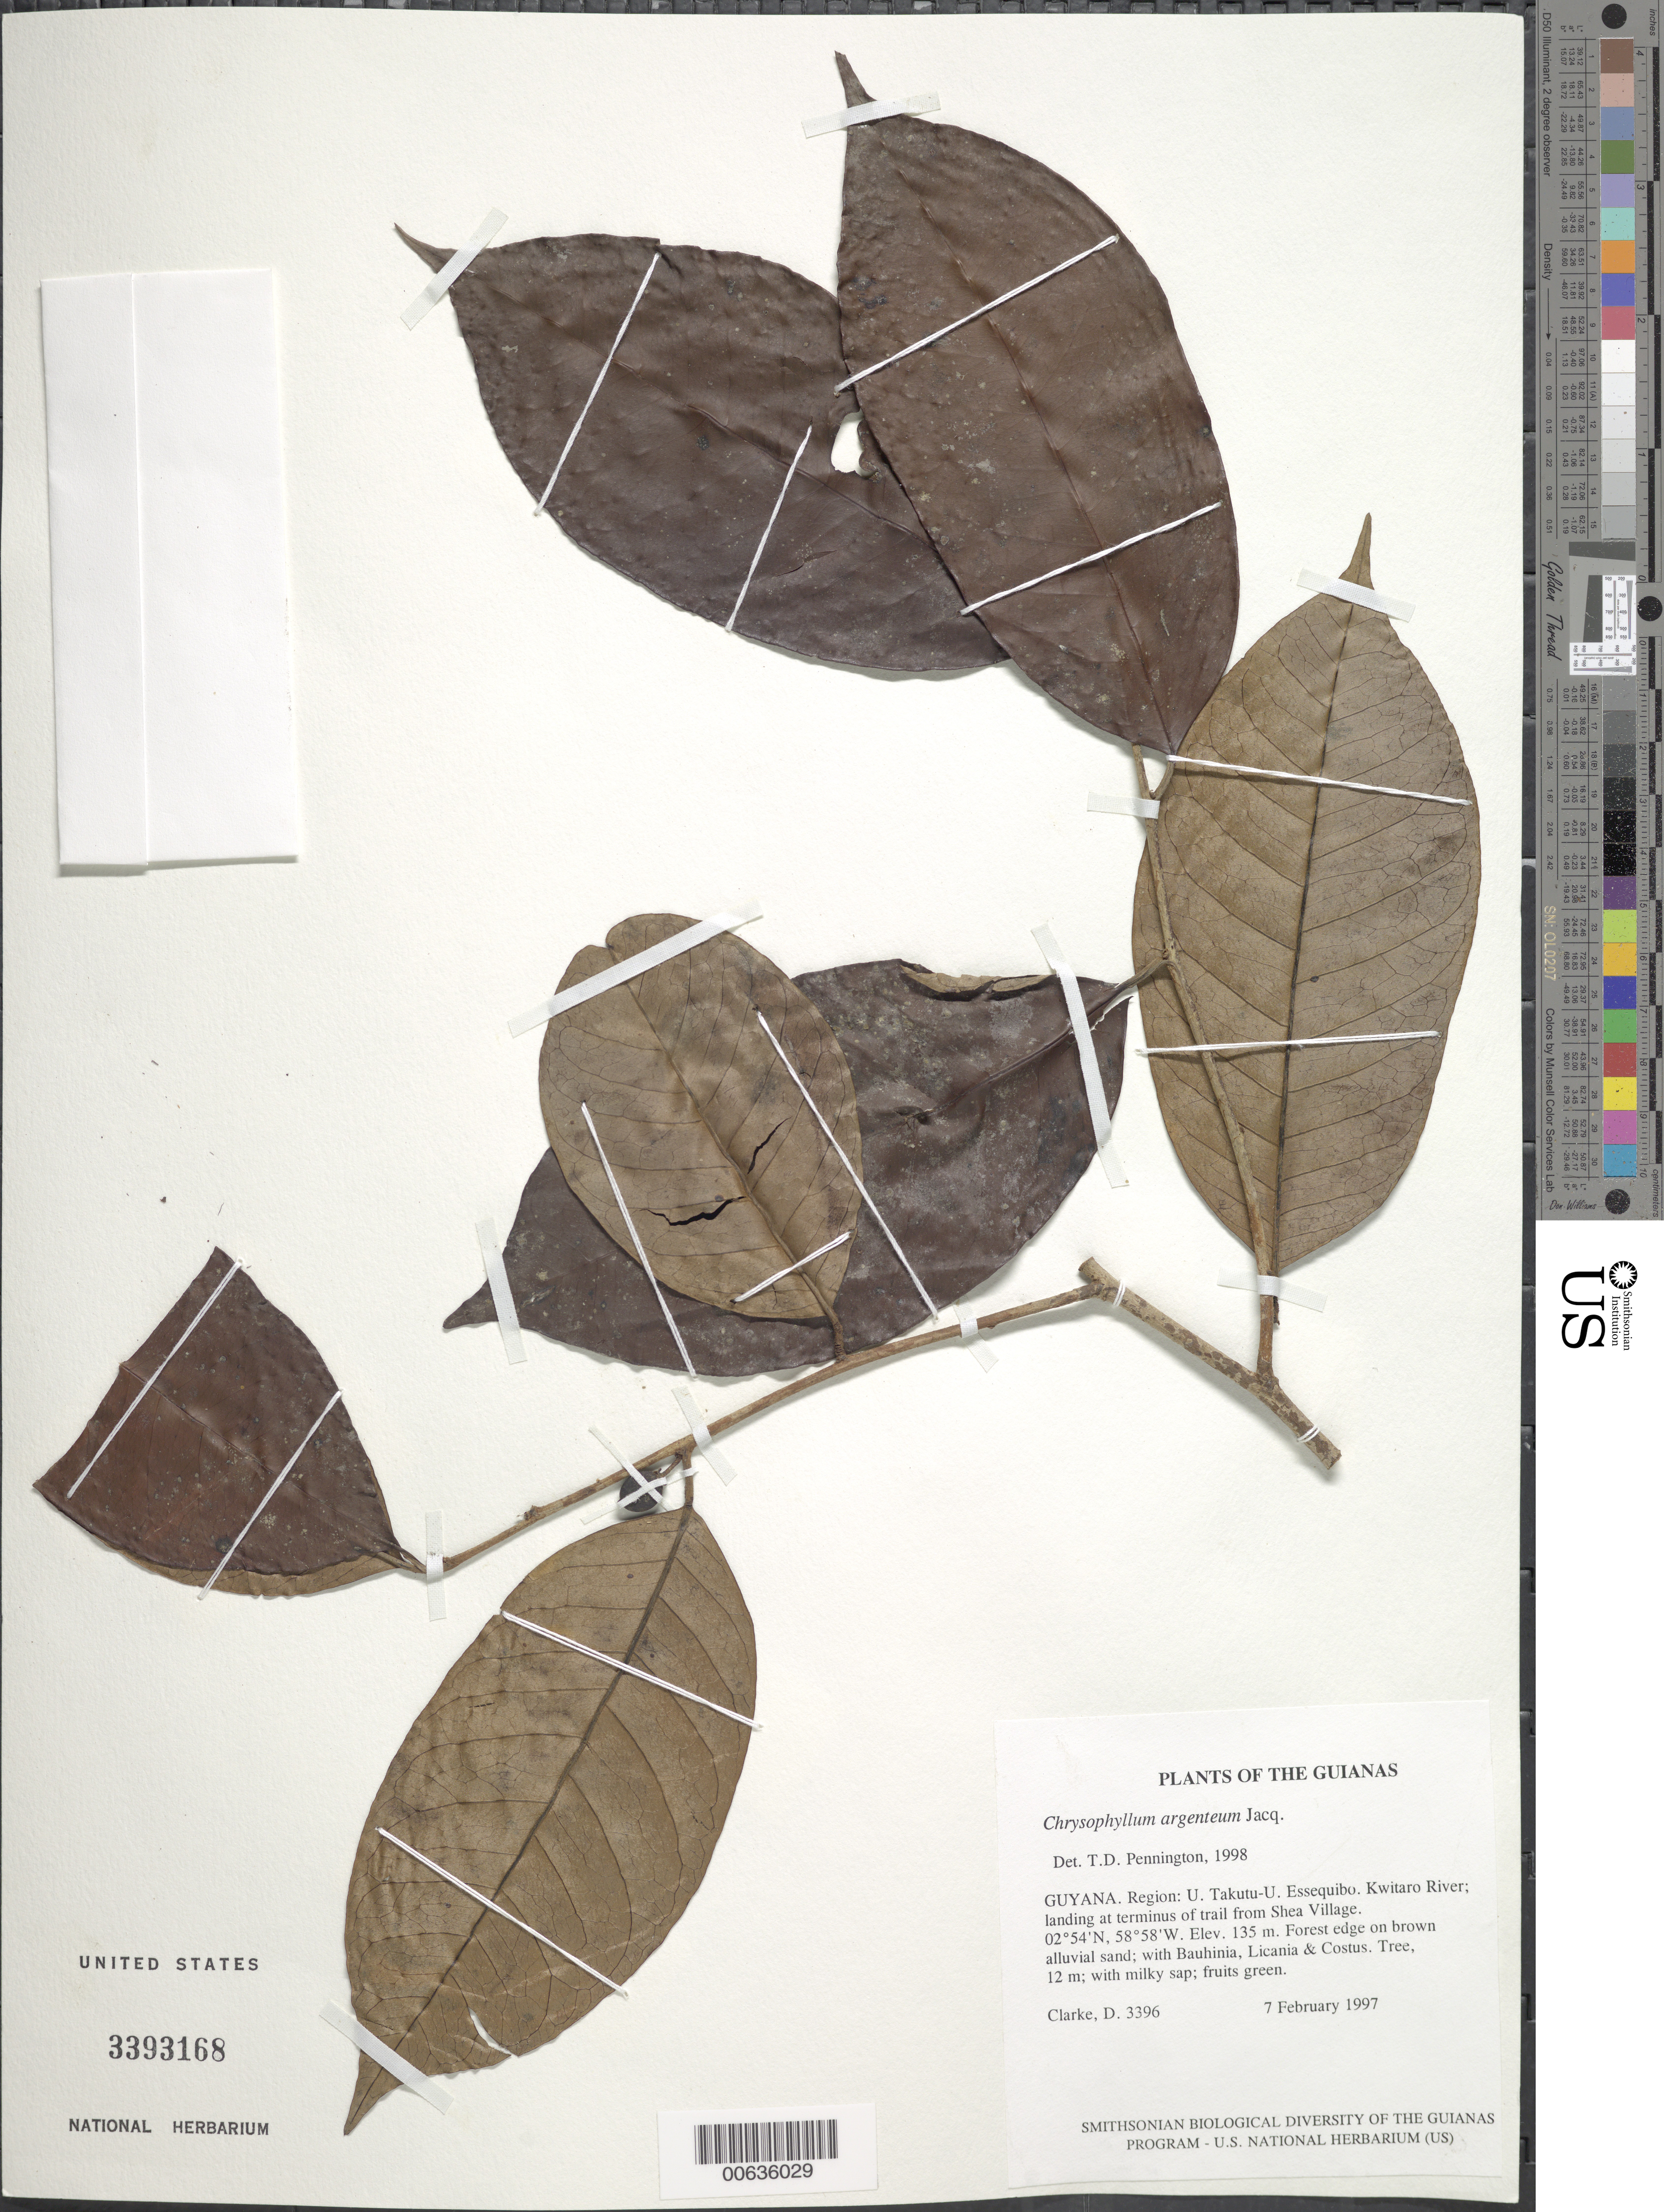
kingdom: Plantae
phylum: Tracheophyta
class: Magnoliopsida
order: Ericales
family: Sapotaceae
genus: Chrysophyllum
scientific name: Chrysophyllum argenteum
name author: Jacq.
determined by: Pennington, T. D., (K)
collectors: H. D. Clarke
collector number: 3396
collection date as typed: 7 February 1997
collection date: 1997-02-07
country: Guyana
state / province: U. Takutu-U. Essequibo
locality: Kwitaro River; landing at terminus of trail from Shea Village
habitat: Forest edge on brown alluvial sand; with Bauhinia, Licania & Costus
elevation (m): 135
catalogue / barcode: US 3393168